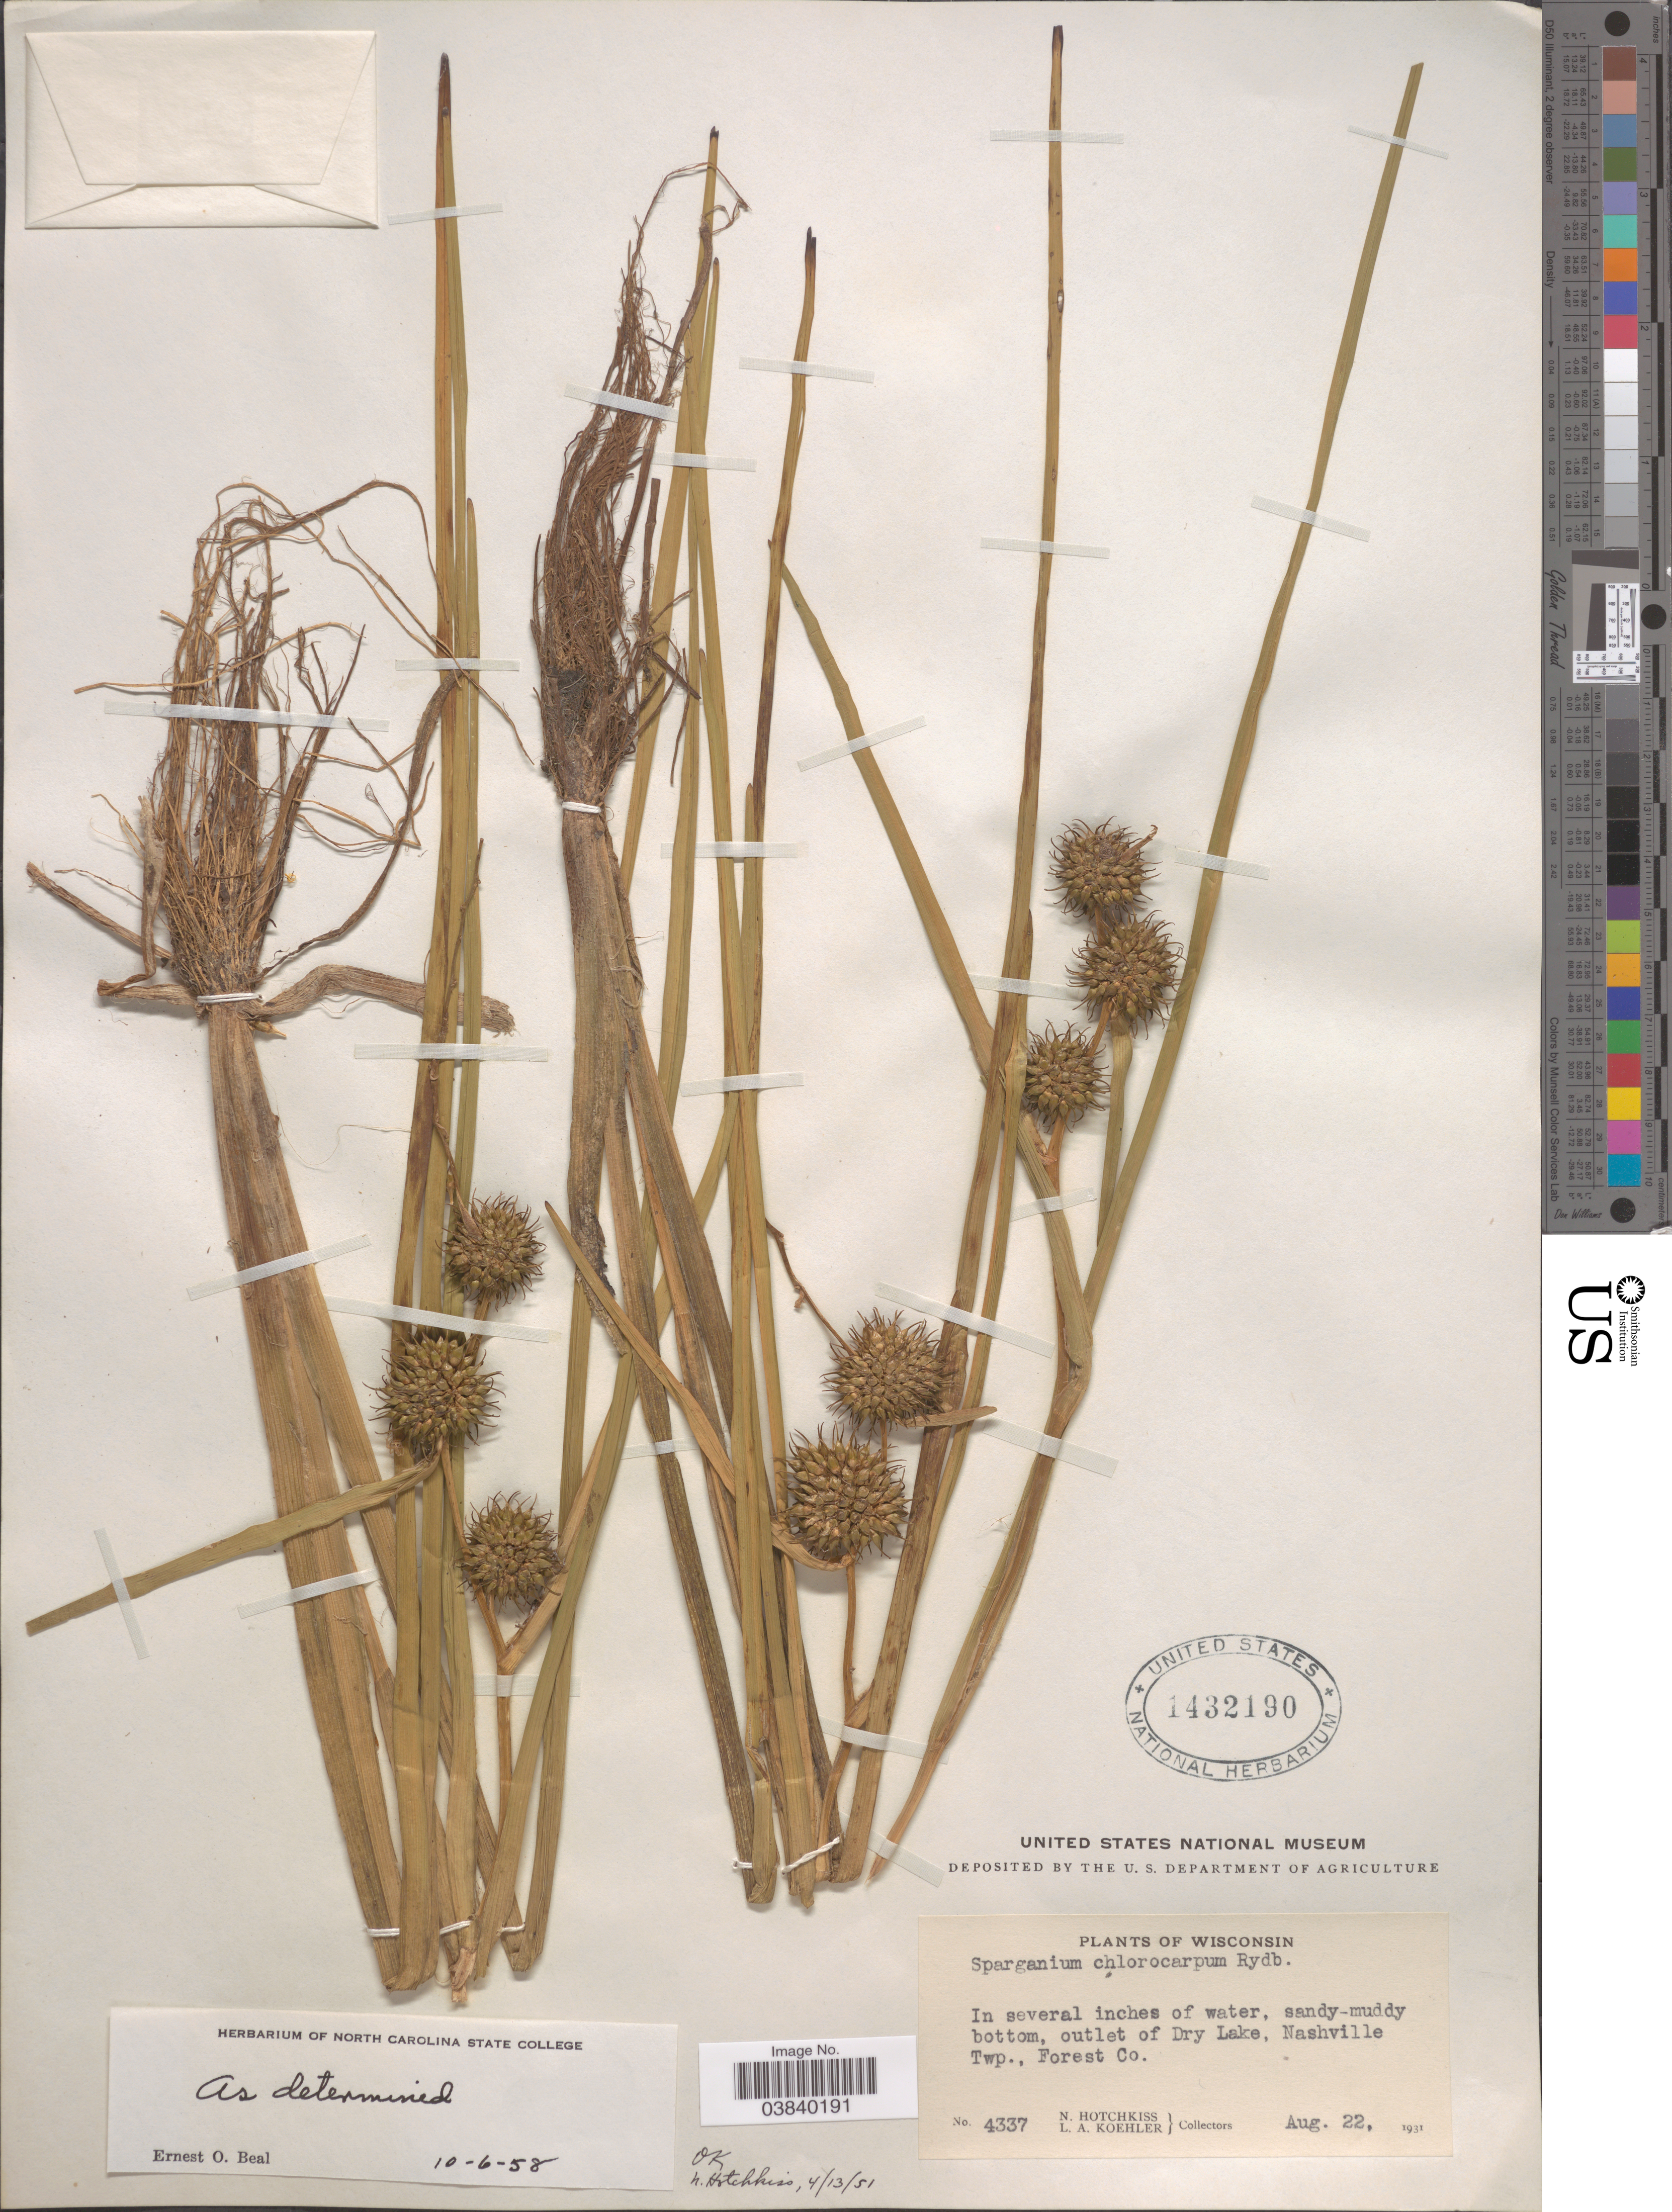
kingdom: Plantae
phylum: Tracheophyta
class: Liliopsida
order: Poales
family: Typhaceae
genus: Sparganium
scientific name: Sparganium chlorocarpum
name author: Rydb.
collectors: N. Hotchkiss & L. Koehler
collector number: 4337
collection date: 1931-08-22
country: United States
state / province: Wisconsin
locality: Outlet of Dry Lake, Nashville Twp., Forest Co.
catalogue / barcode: US 1432190